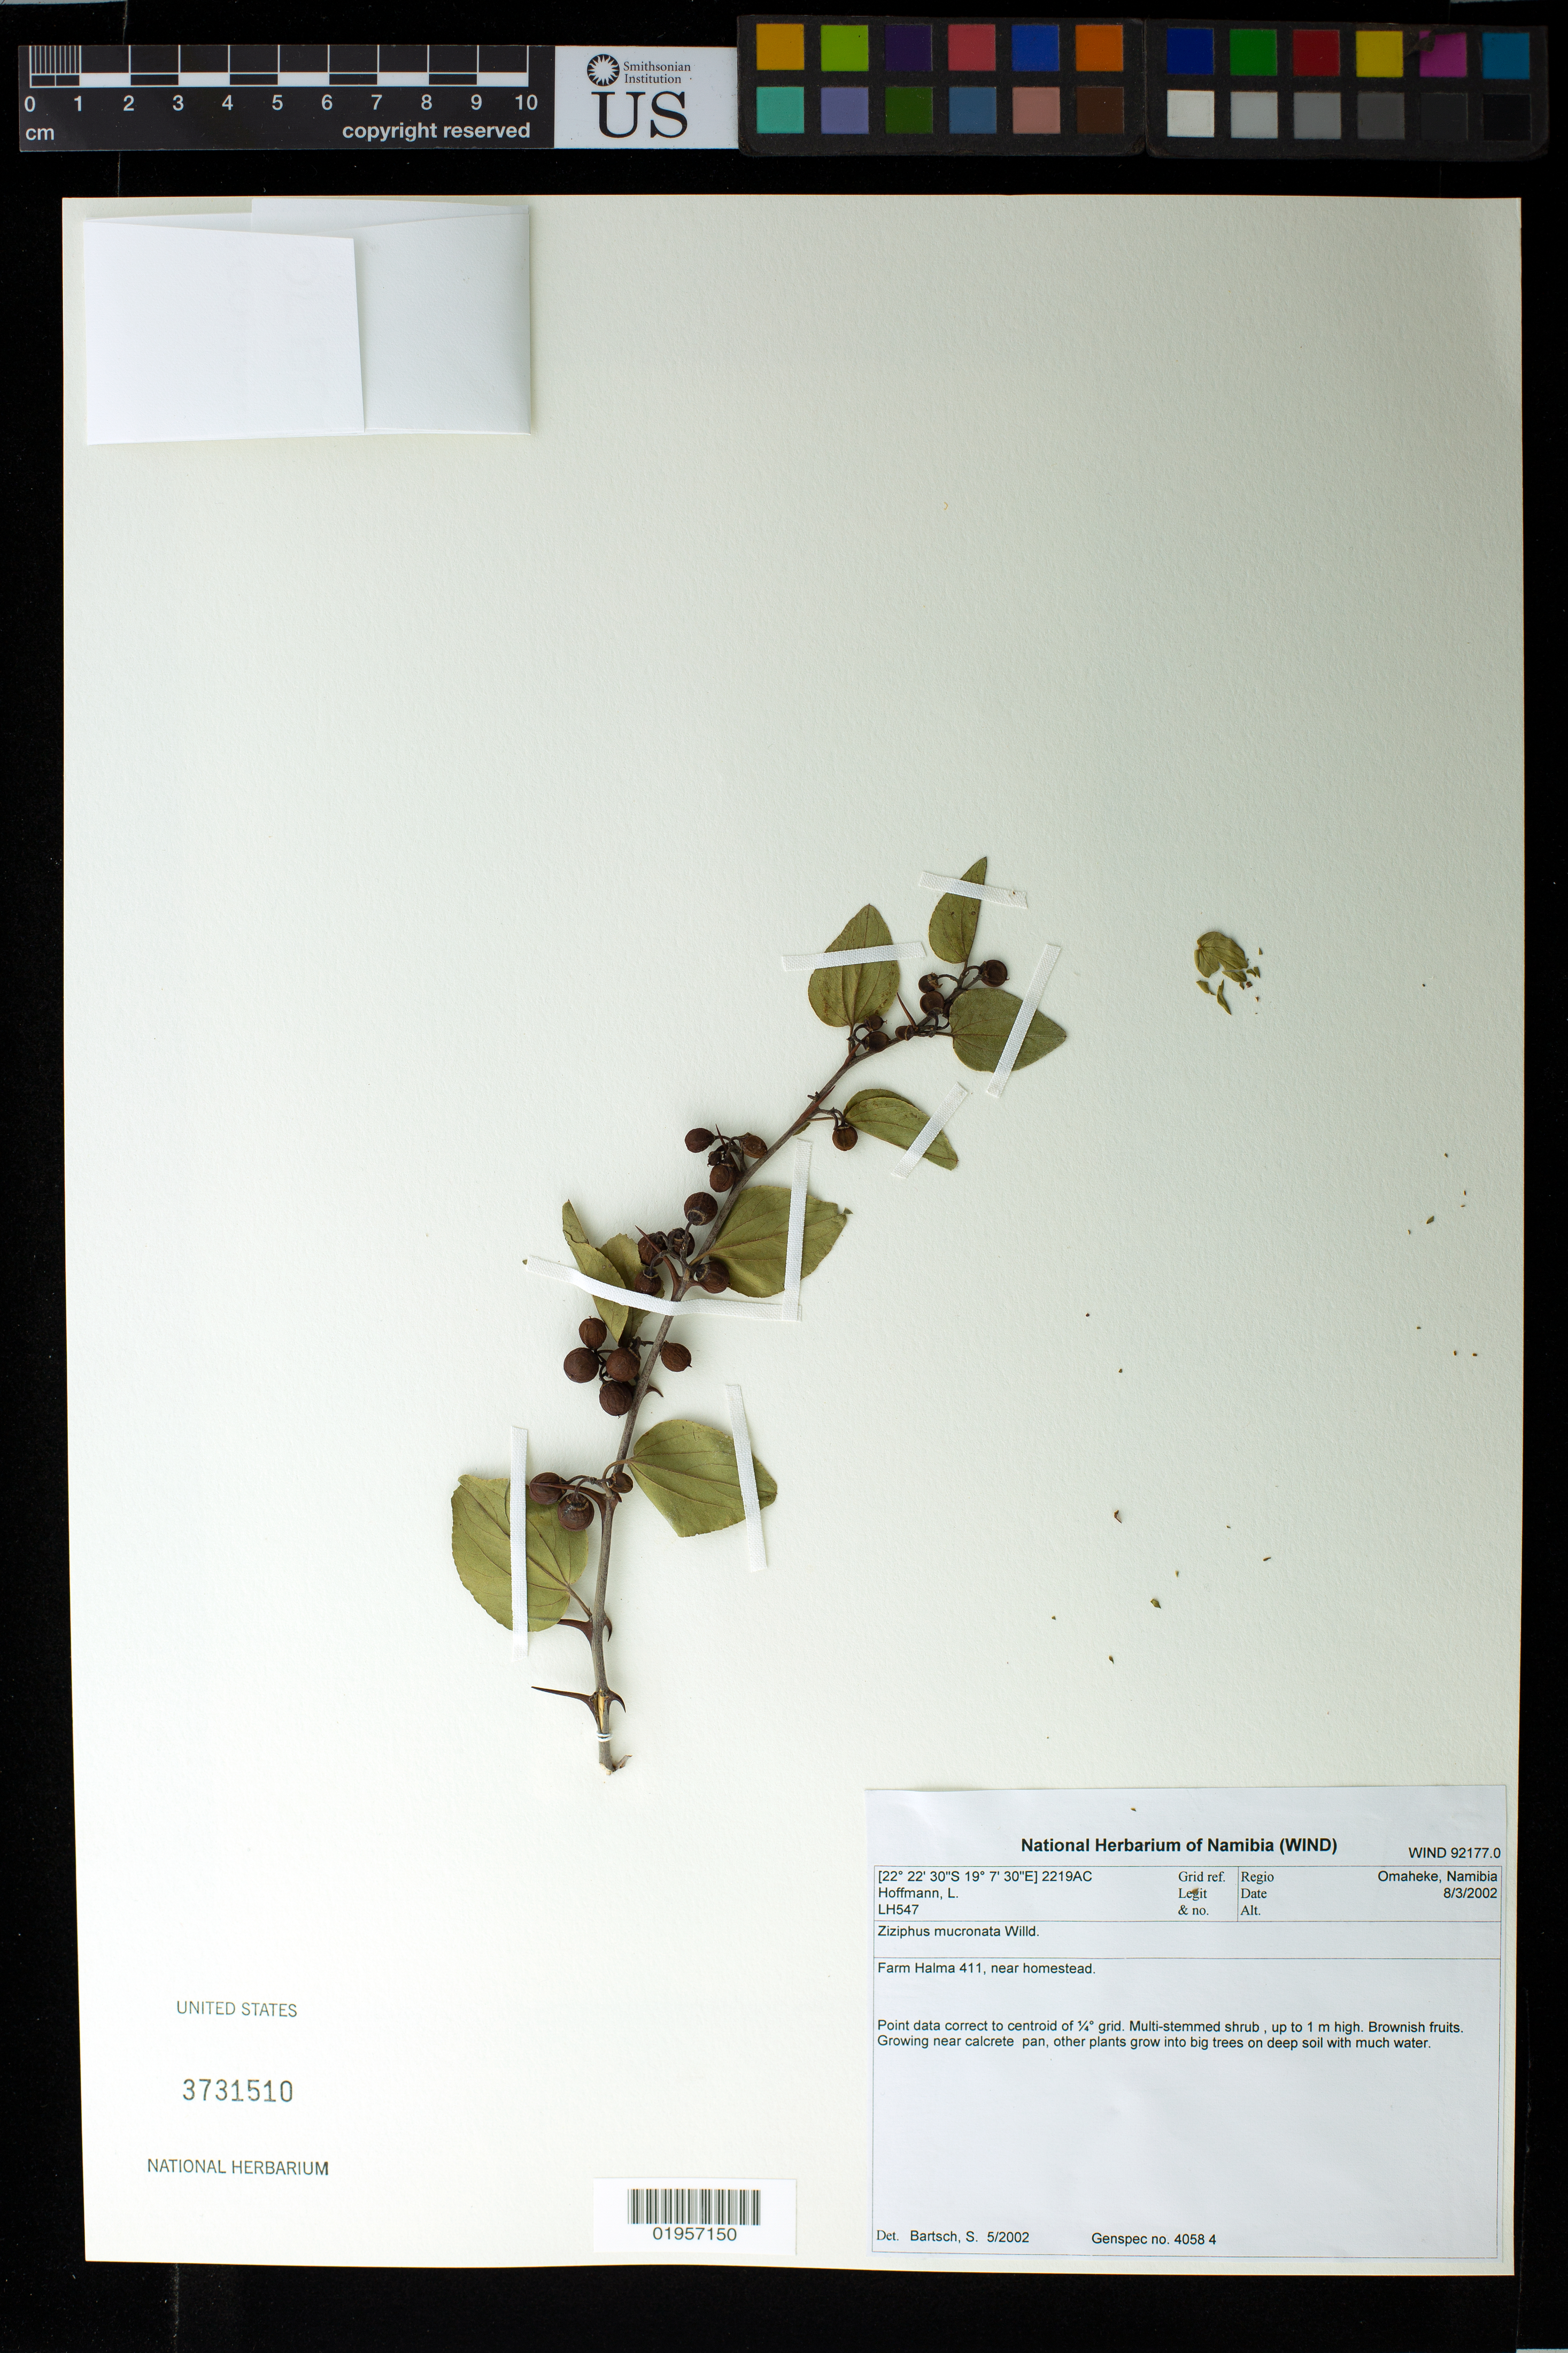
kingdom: Plantae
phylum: Tracheophyta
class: Magnoliopsida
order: Rosales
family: Rhamnaceae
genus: Ziziphus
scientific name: Ziziphus mucronata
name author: Willd.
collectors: L. Hoffmann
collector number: LH547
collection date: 2002-03-08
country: Namibia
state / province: Omaheke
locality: Farm Halma 411, near homestead.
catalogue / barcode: US 3731510